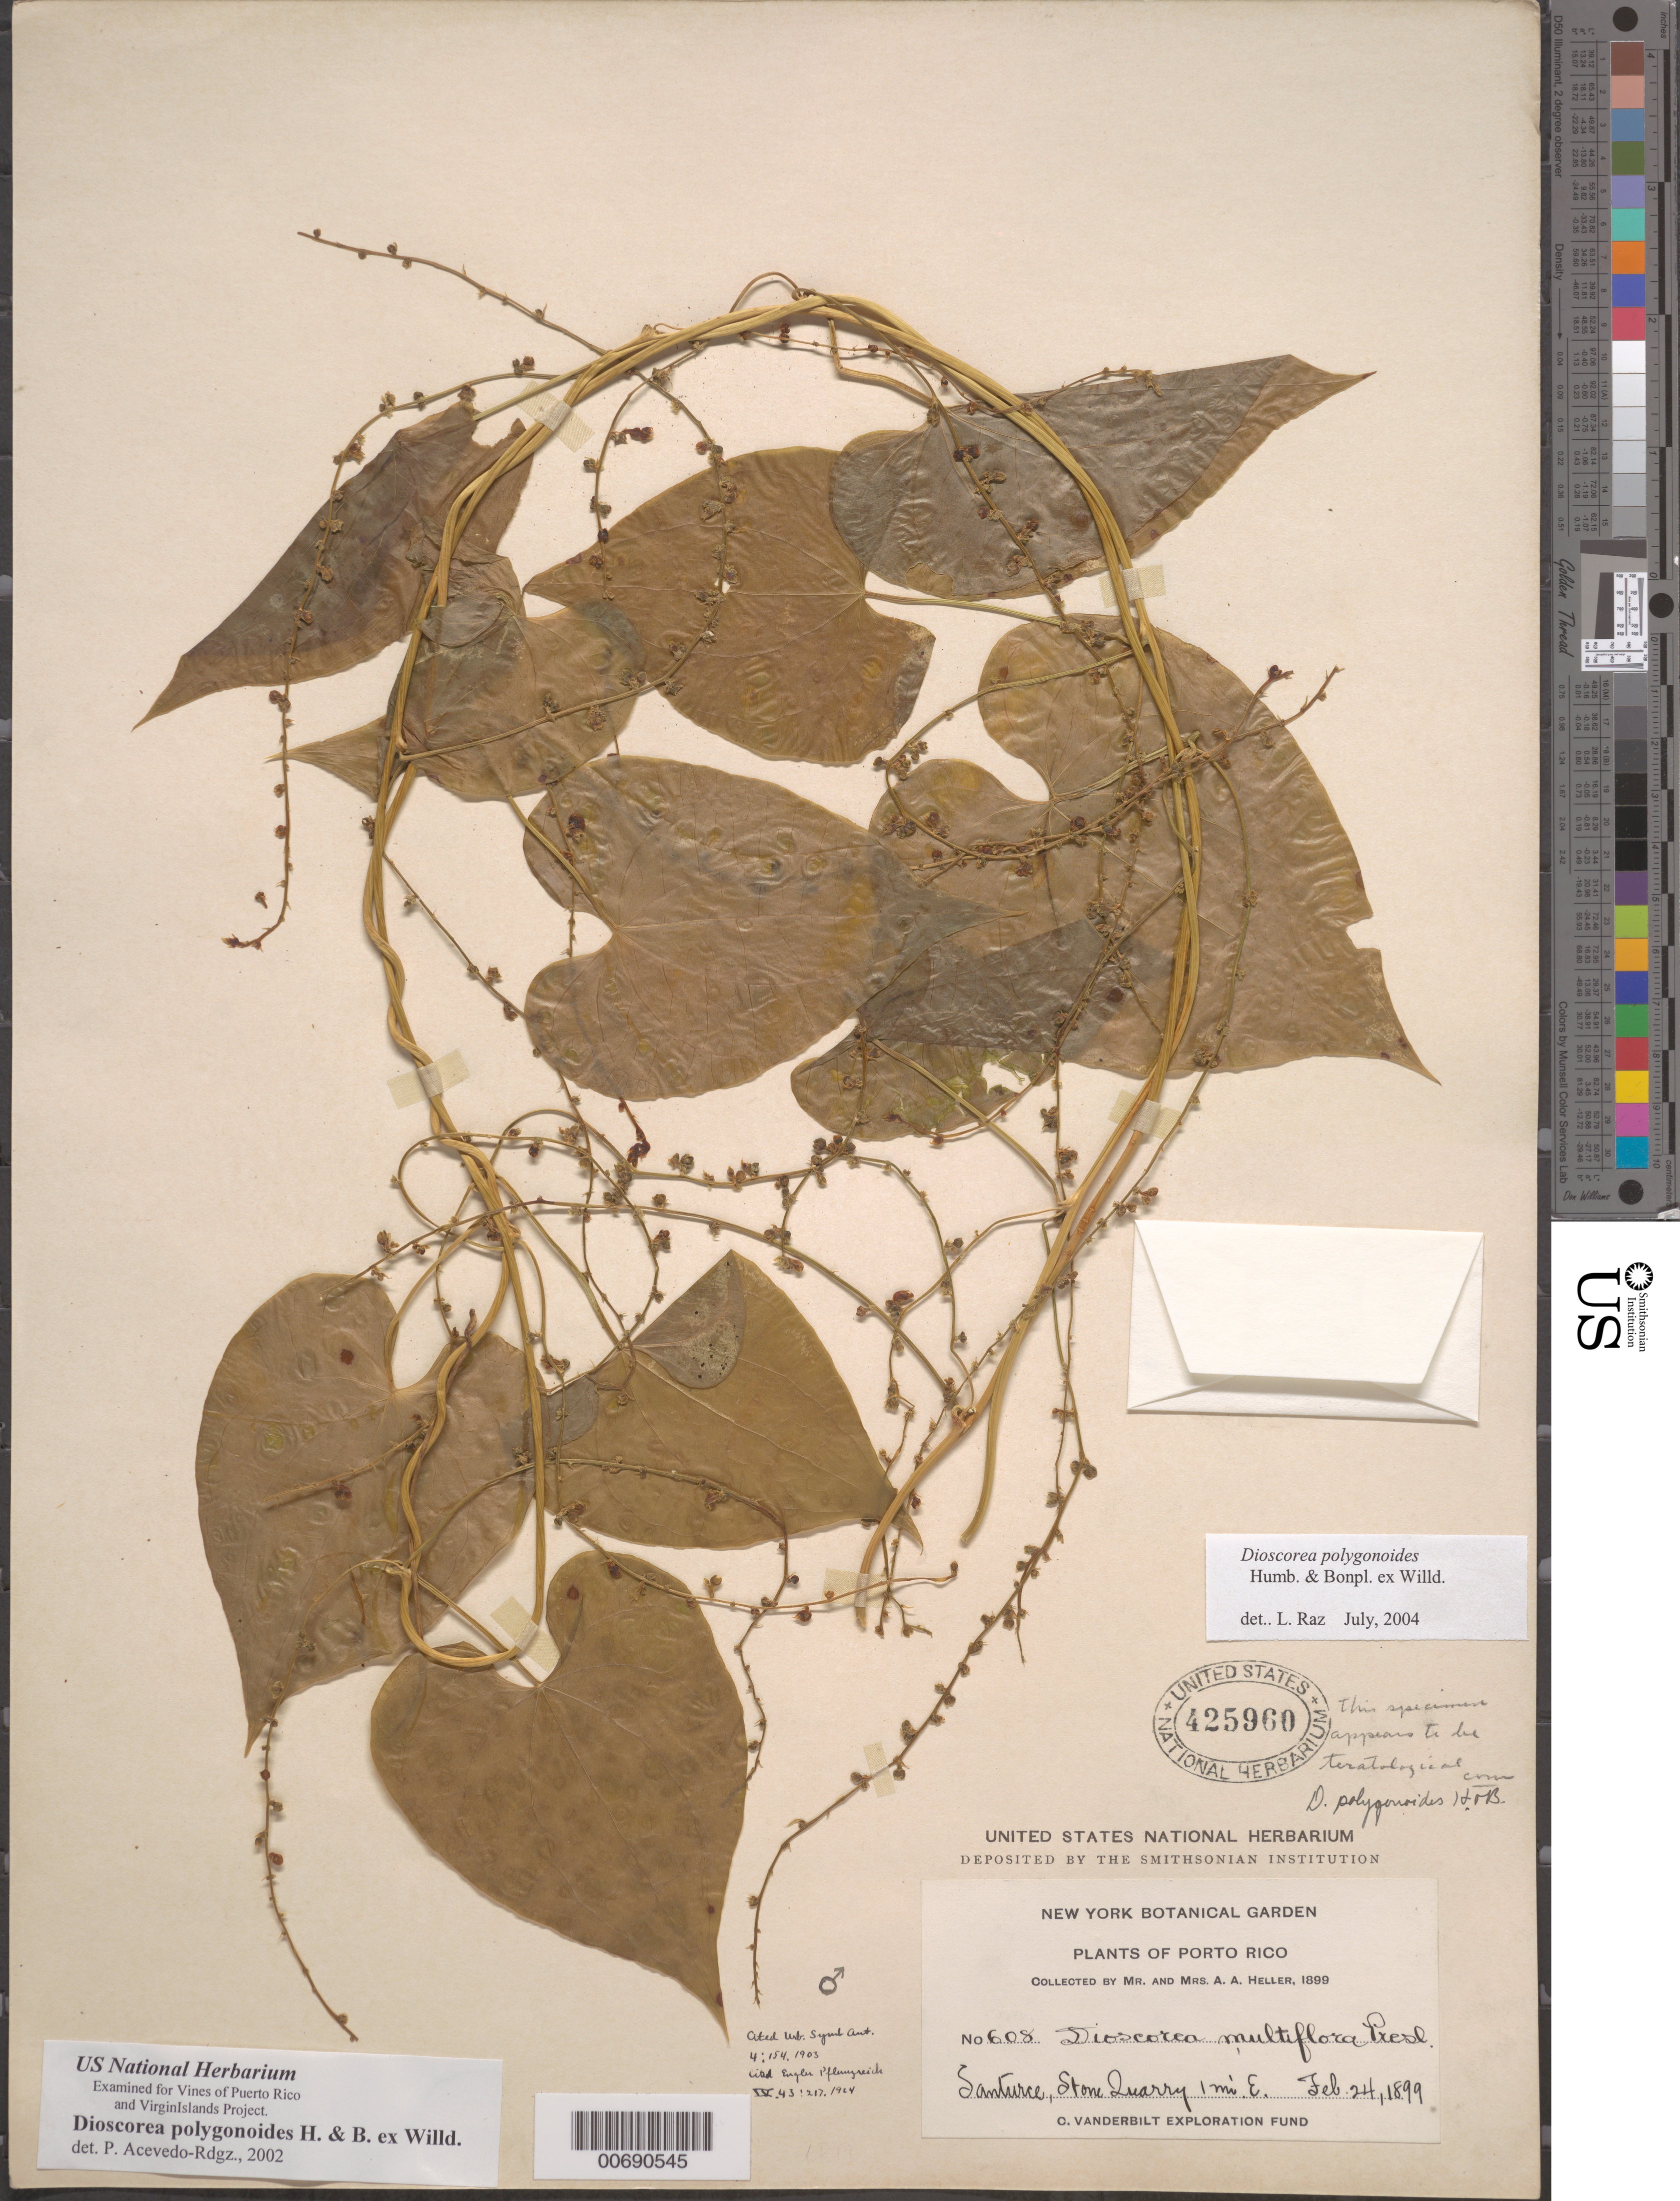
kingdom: Plantae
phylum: Tracheophyta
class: Liliopsida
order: Dioscoreales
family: Dioscoreaceae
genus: Dioscorea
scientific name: Dioscorea polygonoides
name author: Humb. & Bonpl. ex Willd.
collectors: A. A. Heller & E. G. Heller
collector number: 608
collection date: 1899-02-24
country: Puerto Rico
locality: Porto Rico. Santurce, Stone Quarry 1 mi. E.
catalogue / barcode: US 425960